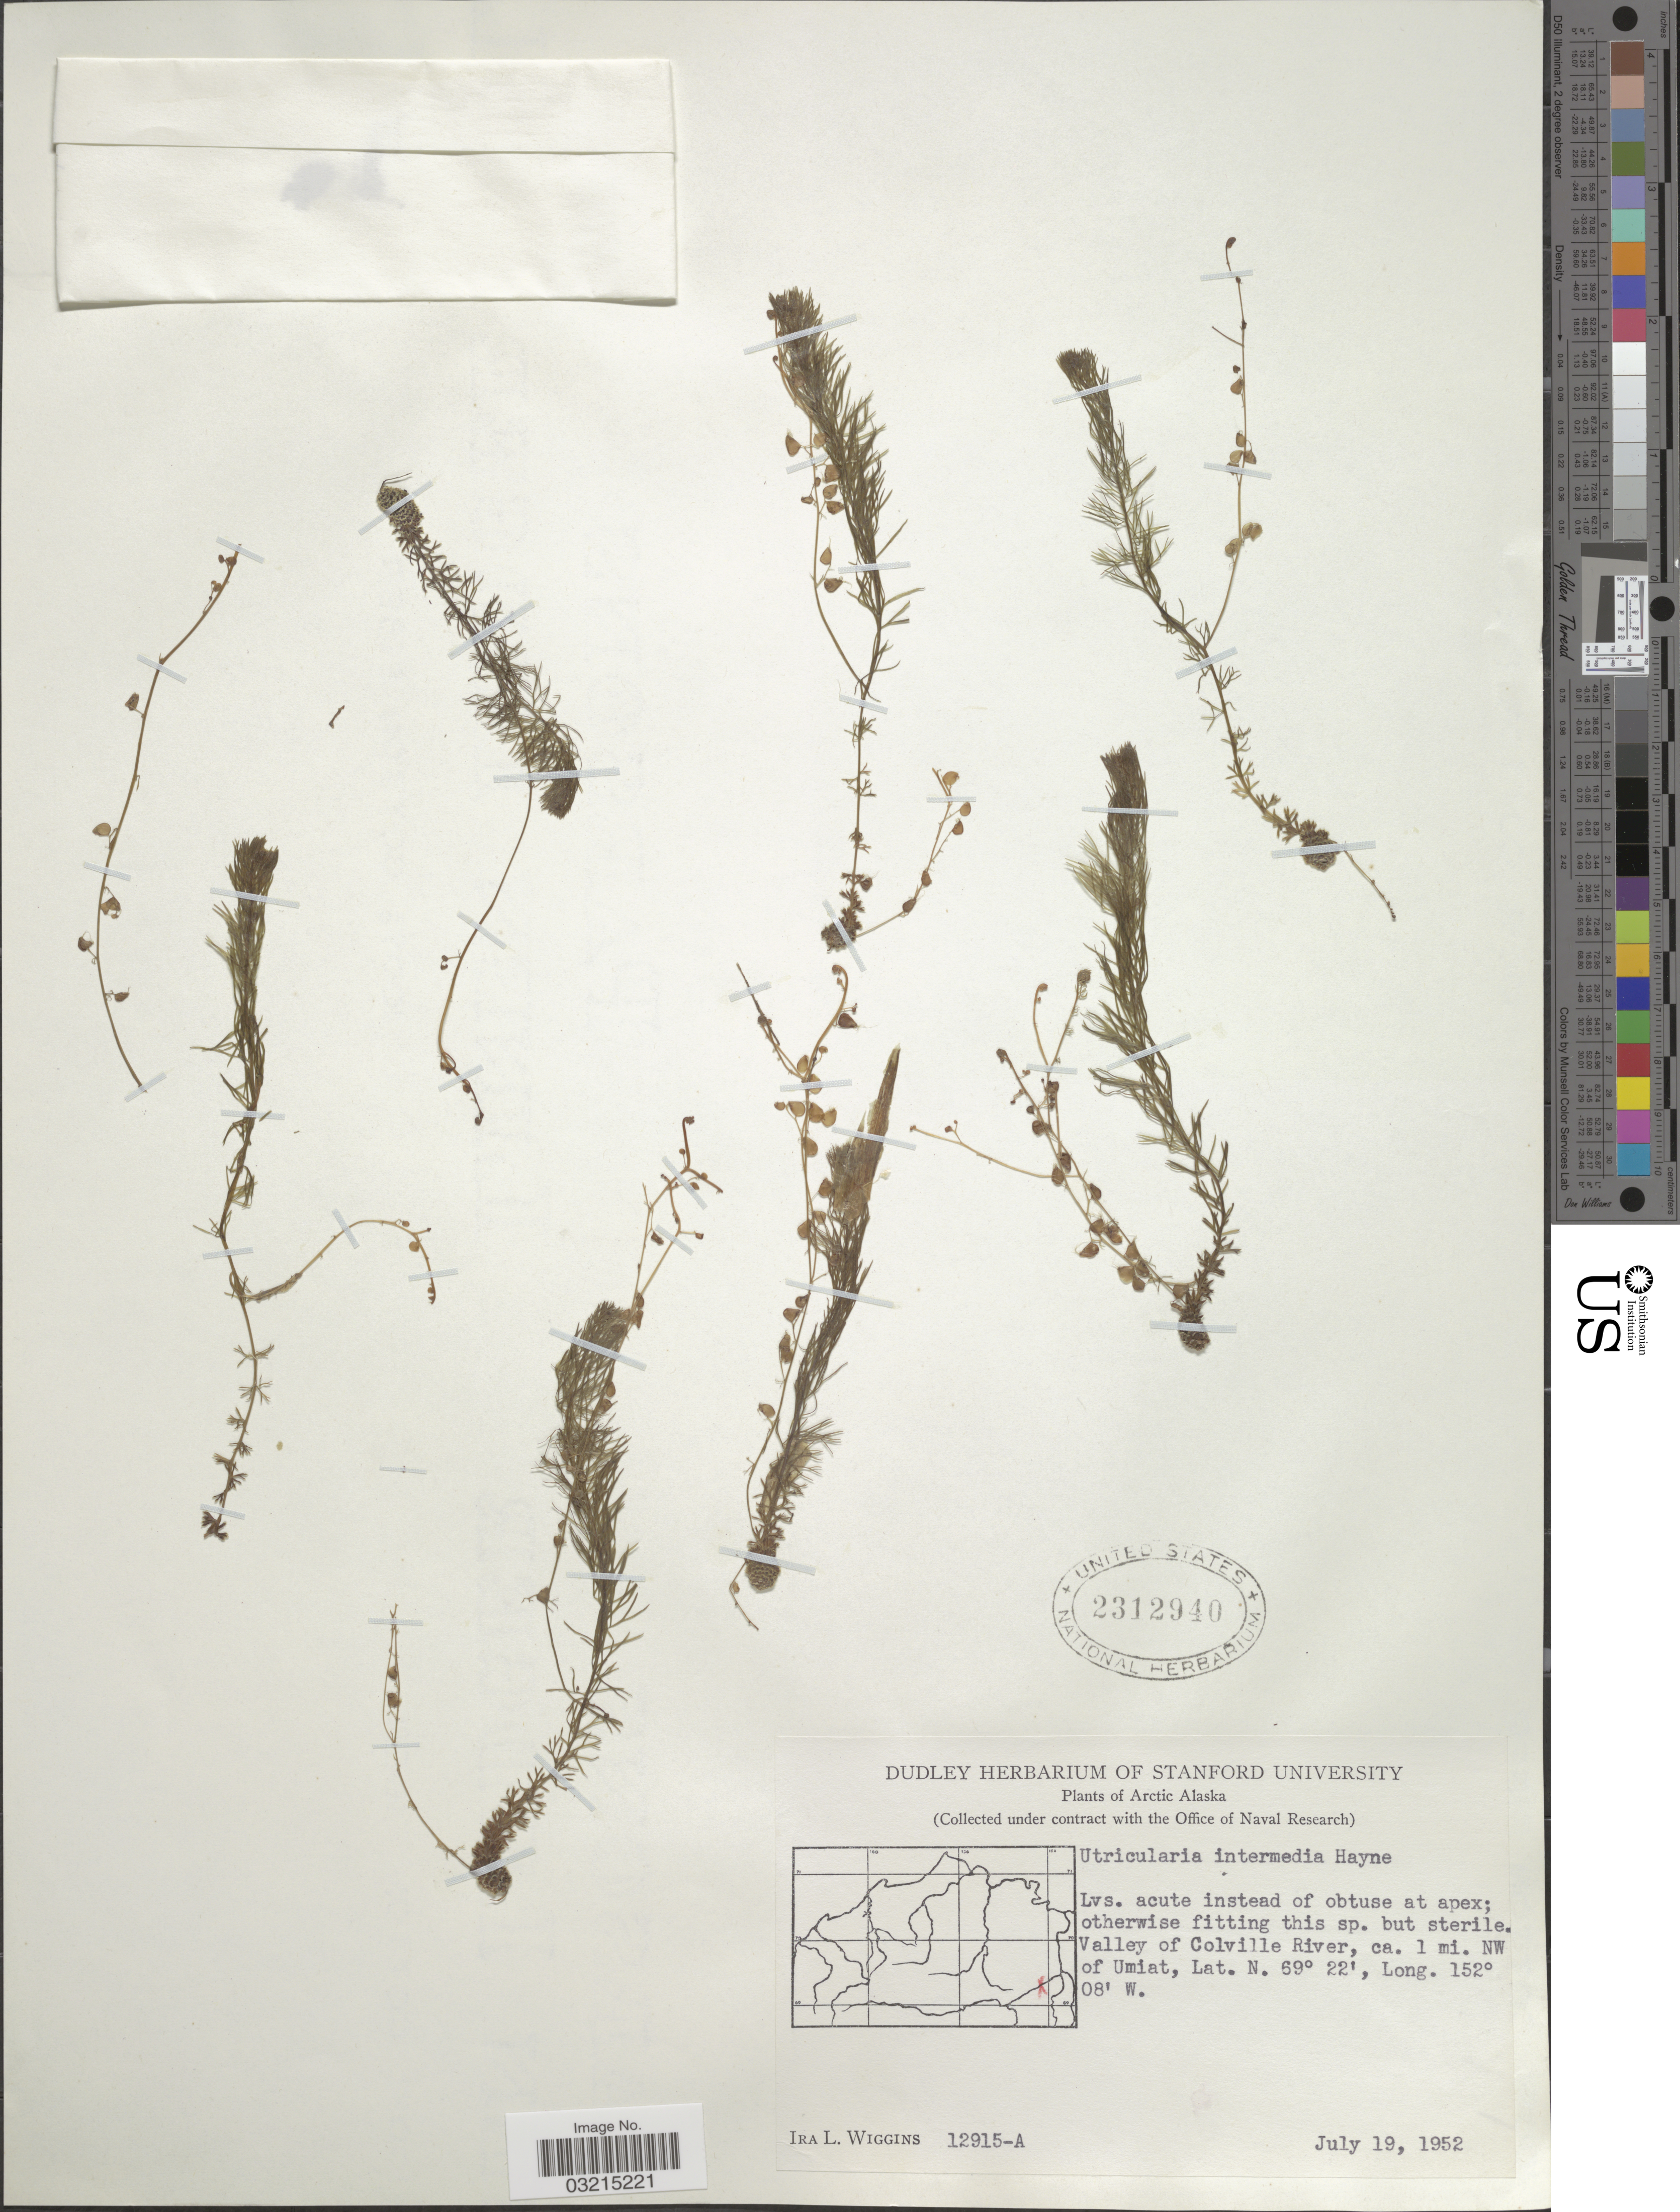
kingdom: Plantae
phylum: Tracheophyta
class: Magnoliopsida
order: Lamiales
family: Lentibulariaceae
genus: Utricularia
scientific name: Utricularia intermedia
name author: Hayne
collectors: I. L. Wiggins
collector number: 12915-A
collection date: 1952-07-19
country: United States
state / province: Alaska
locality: Arctic Alaska. Valley of Colville River, ca. 1 mi. NW of Umiat.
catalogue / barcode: US 2312940